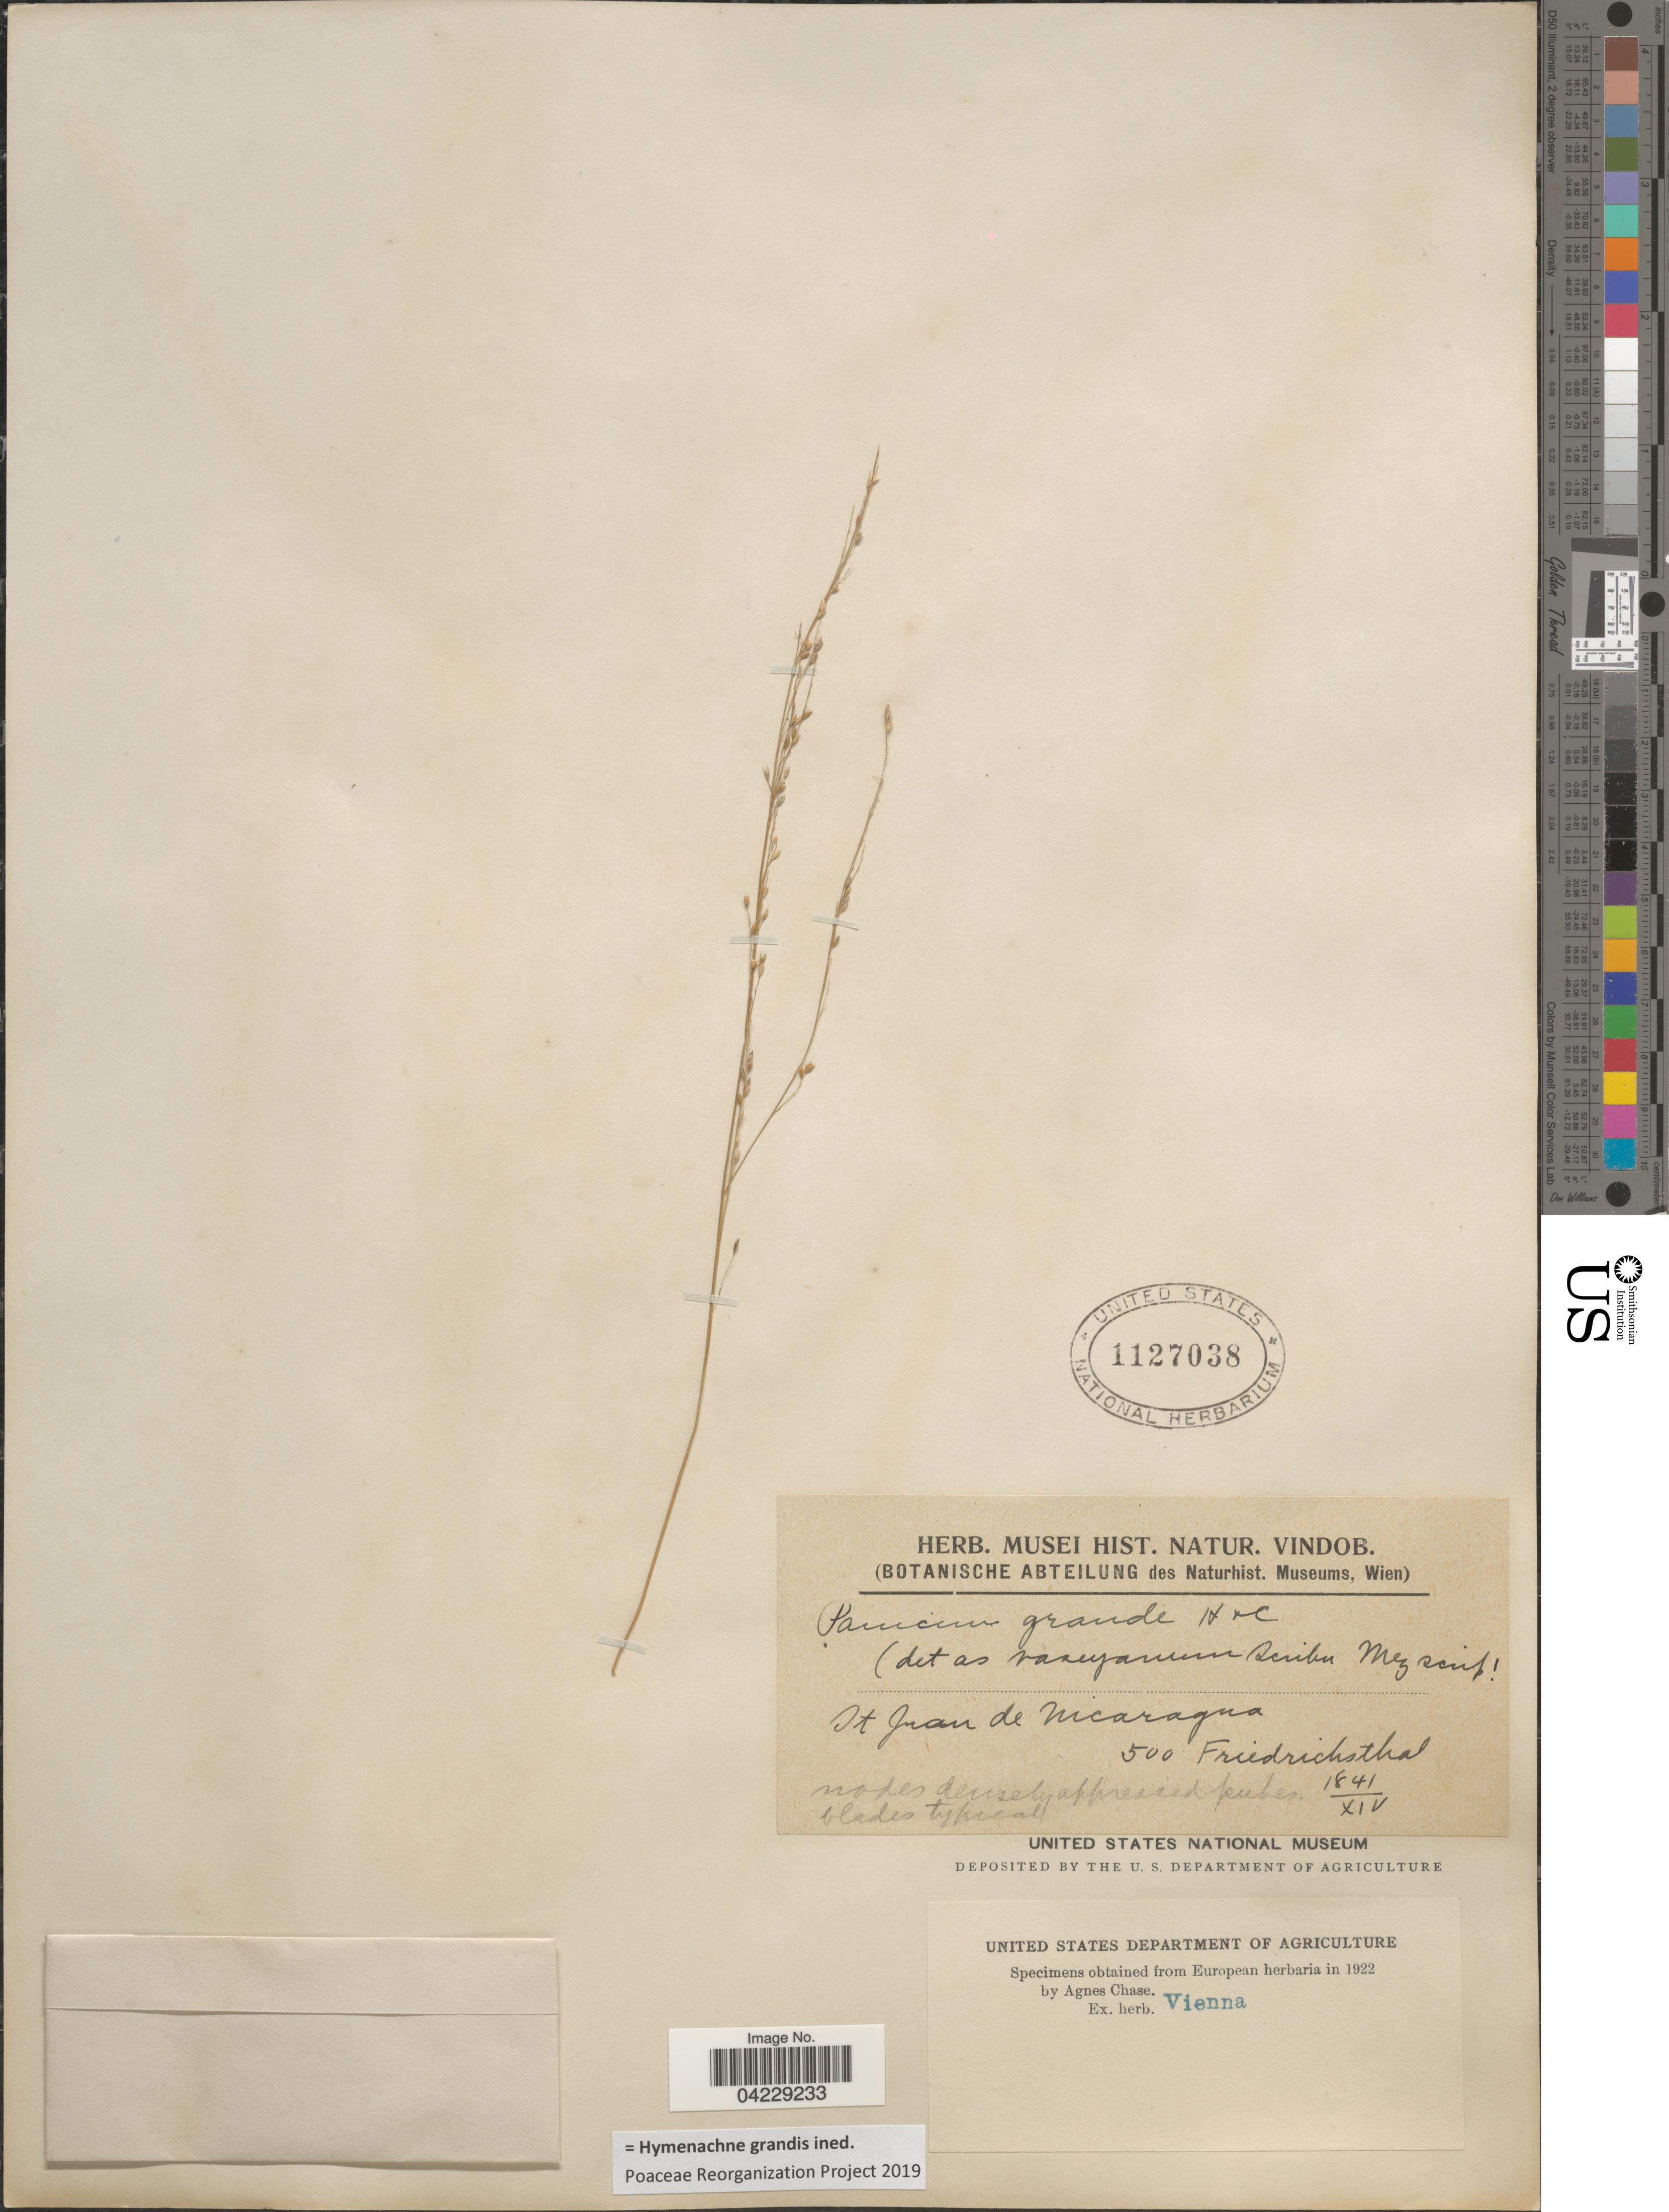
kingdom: Plantae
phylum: Tracheophyta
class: Liliopsida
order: Poales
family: Poaceae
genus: Hymenachne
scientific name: Hymenachne grandis ined. prp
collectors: Friedrichsthal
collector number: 500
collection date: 1841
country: Nicaragua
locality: St Juan de Nicaragua.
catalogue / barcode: US 1127038